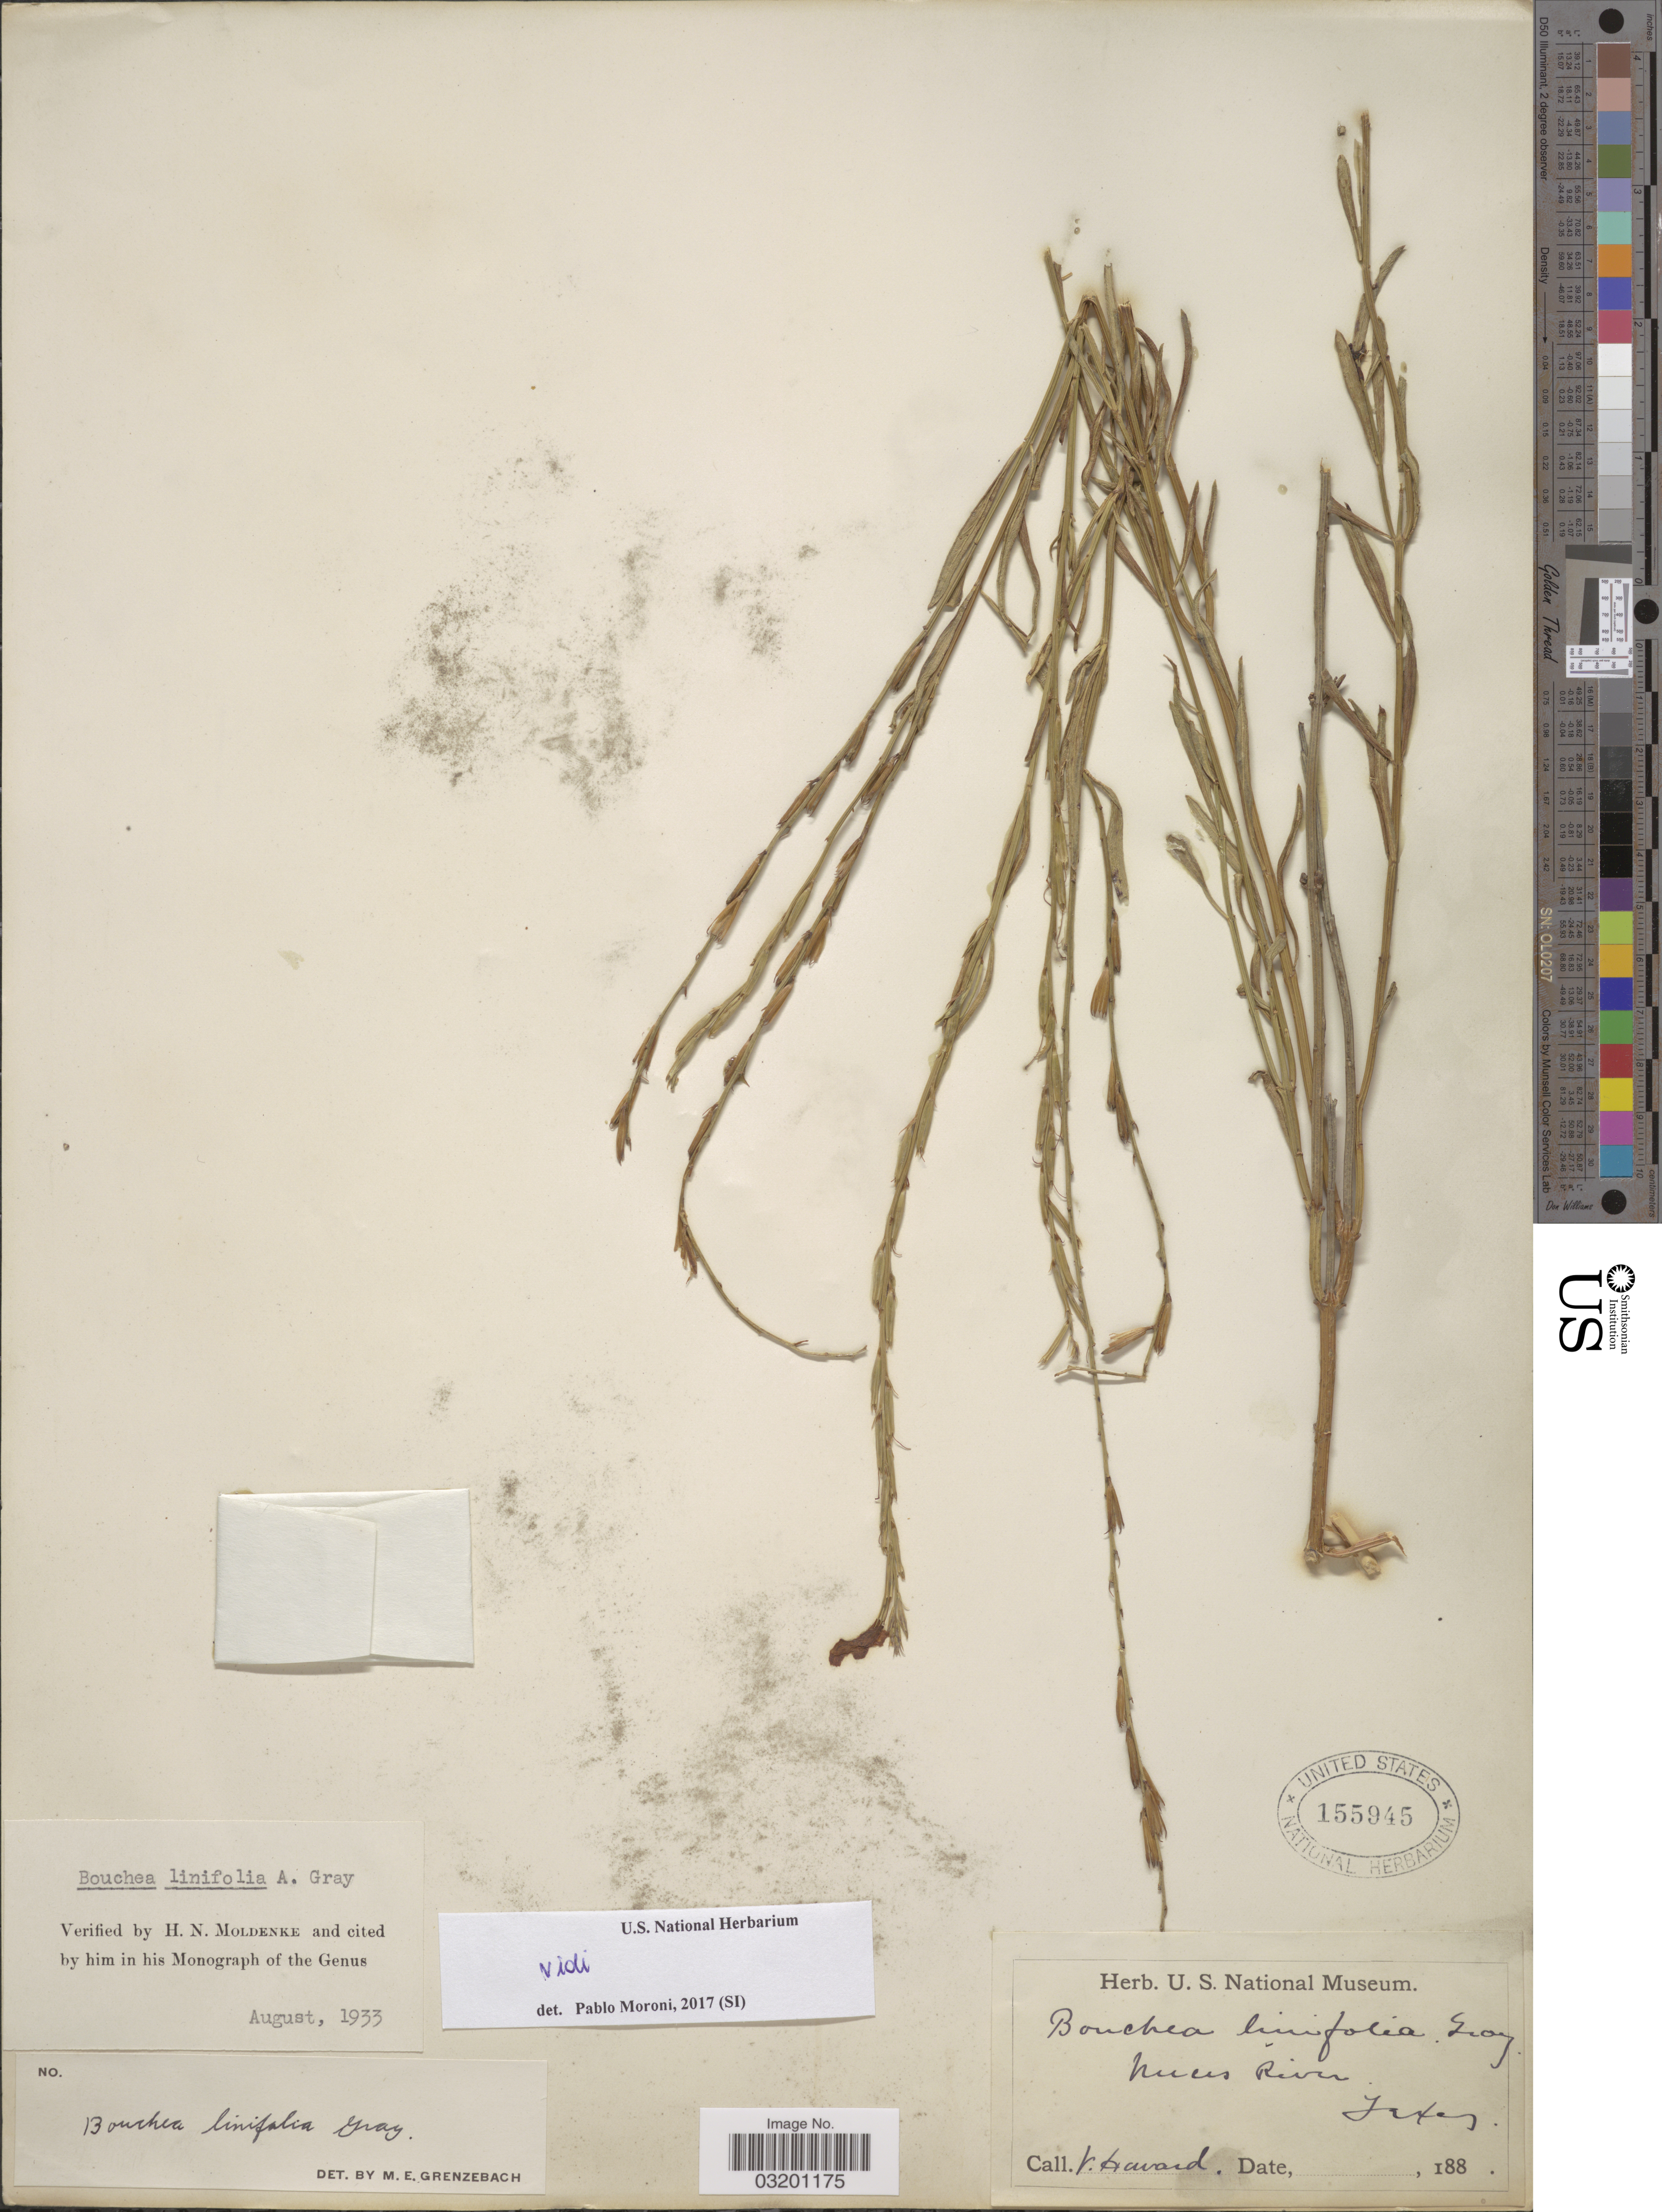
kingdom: Plantae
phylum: Tracheophyta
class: Magnoliopsida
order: Lamiales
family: Verbenaceae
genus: Bouchea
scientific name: Bouchea linifolia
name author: A. Gray ex Torr. in Emory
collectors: V. Havard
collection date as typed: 188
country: United States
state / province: Texas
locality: Nueis [Nueces] River.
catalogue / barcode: US 155945